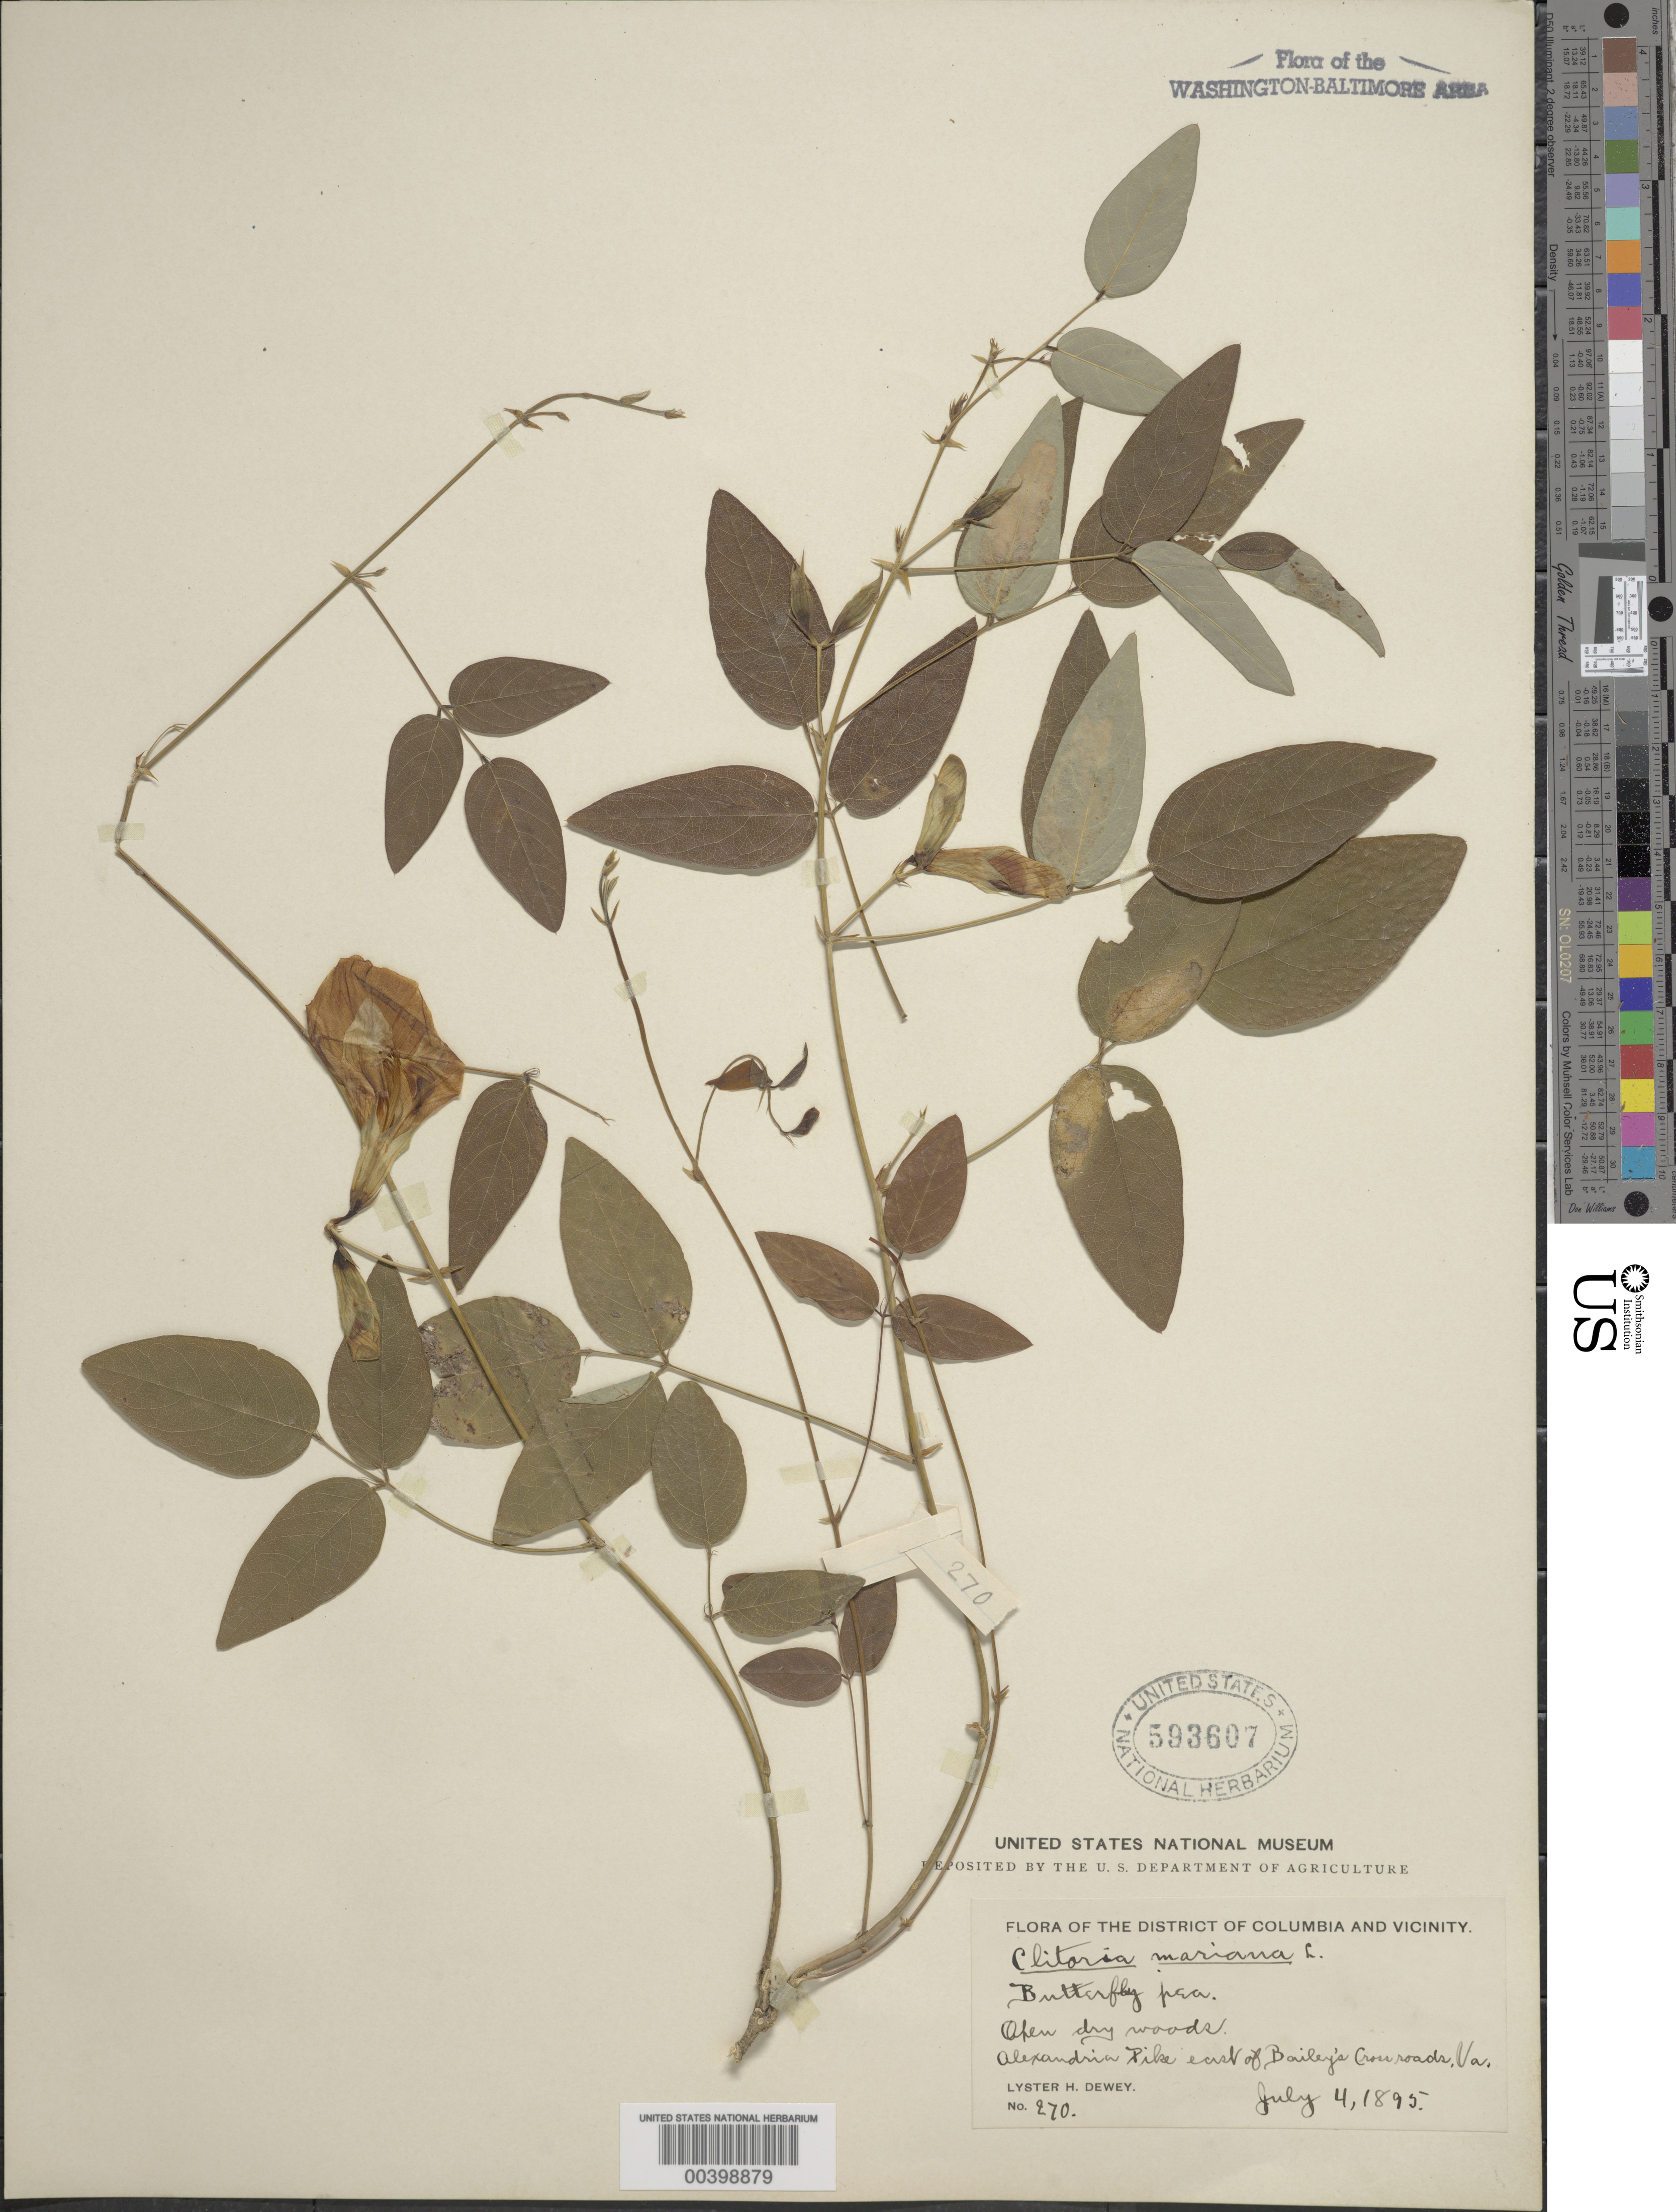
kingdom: Plantae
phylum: Tracheophyta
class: Magnoliopsida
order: Fabales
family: Fabaceae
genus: Clitoria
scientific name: Clitoria mariana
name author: L.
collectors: L. H. Dewey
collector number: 270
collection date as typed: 04 Jul 1895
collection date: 1895-07-04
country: United States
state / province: Virginia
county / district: Fairfax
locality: Alexandria Pike, east of Baileys Crossroads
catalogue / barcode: US 593607